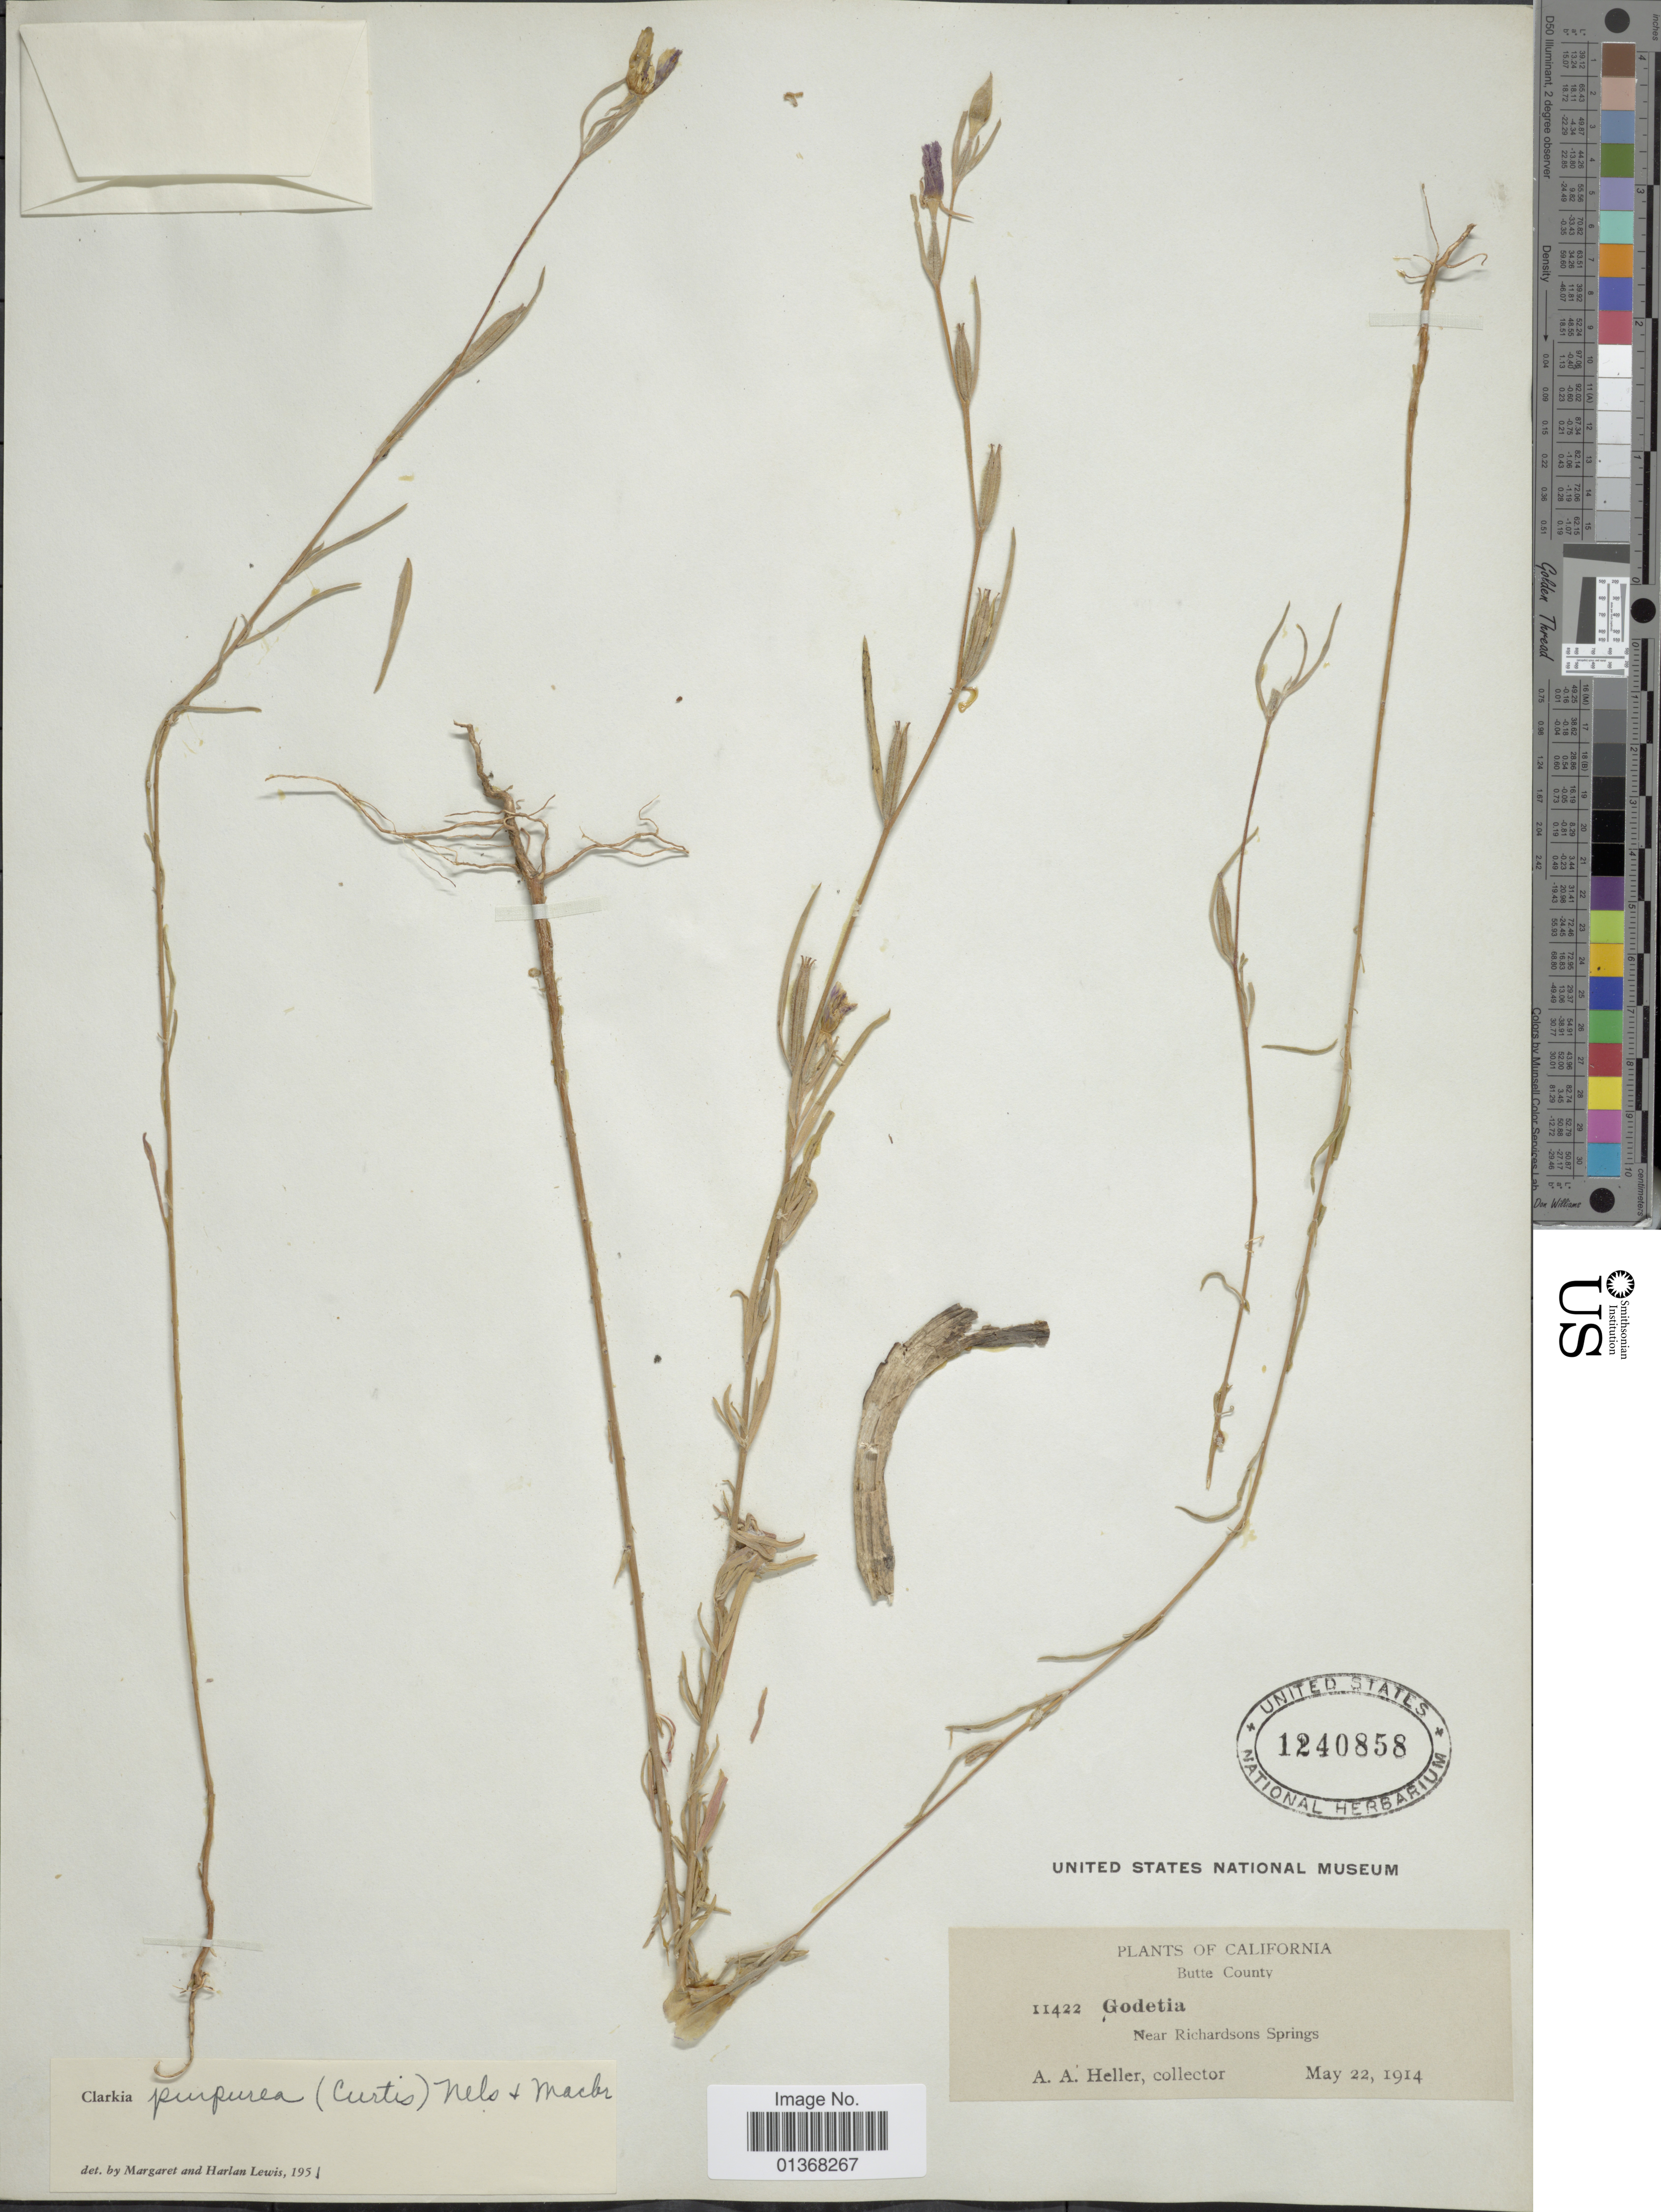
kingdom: Plantae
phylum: Tracheophyta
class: Magnoliopsida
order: Myrtales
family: Onagraceae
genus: Clarkia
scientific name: Clarkia purpurea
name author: (Curtis) A. Nelson & J.F. Macbr.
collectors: A. A. Heller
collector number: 11422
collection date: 1914-05-22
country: United States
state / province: California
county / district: Butte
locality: Butte County, Near Richardsons Springs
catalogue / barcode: US 1240858